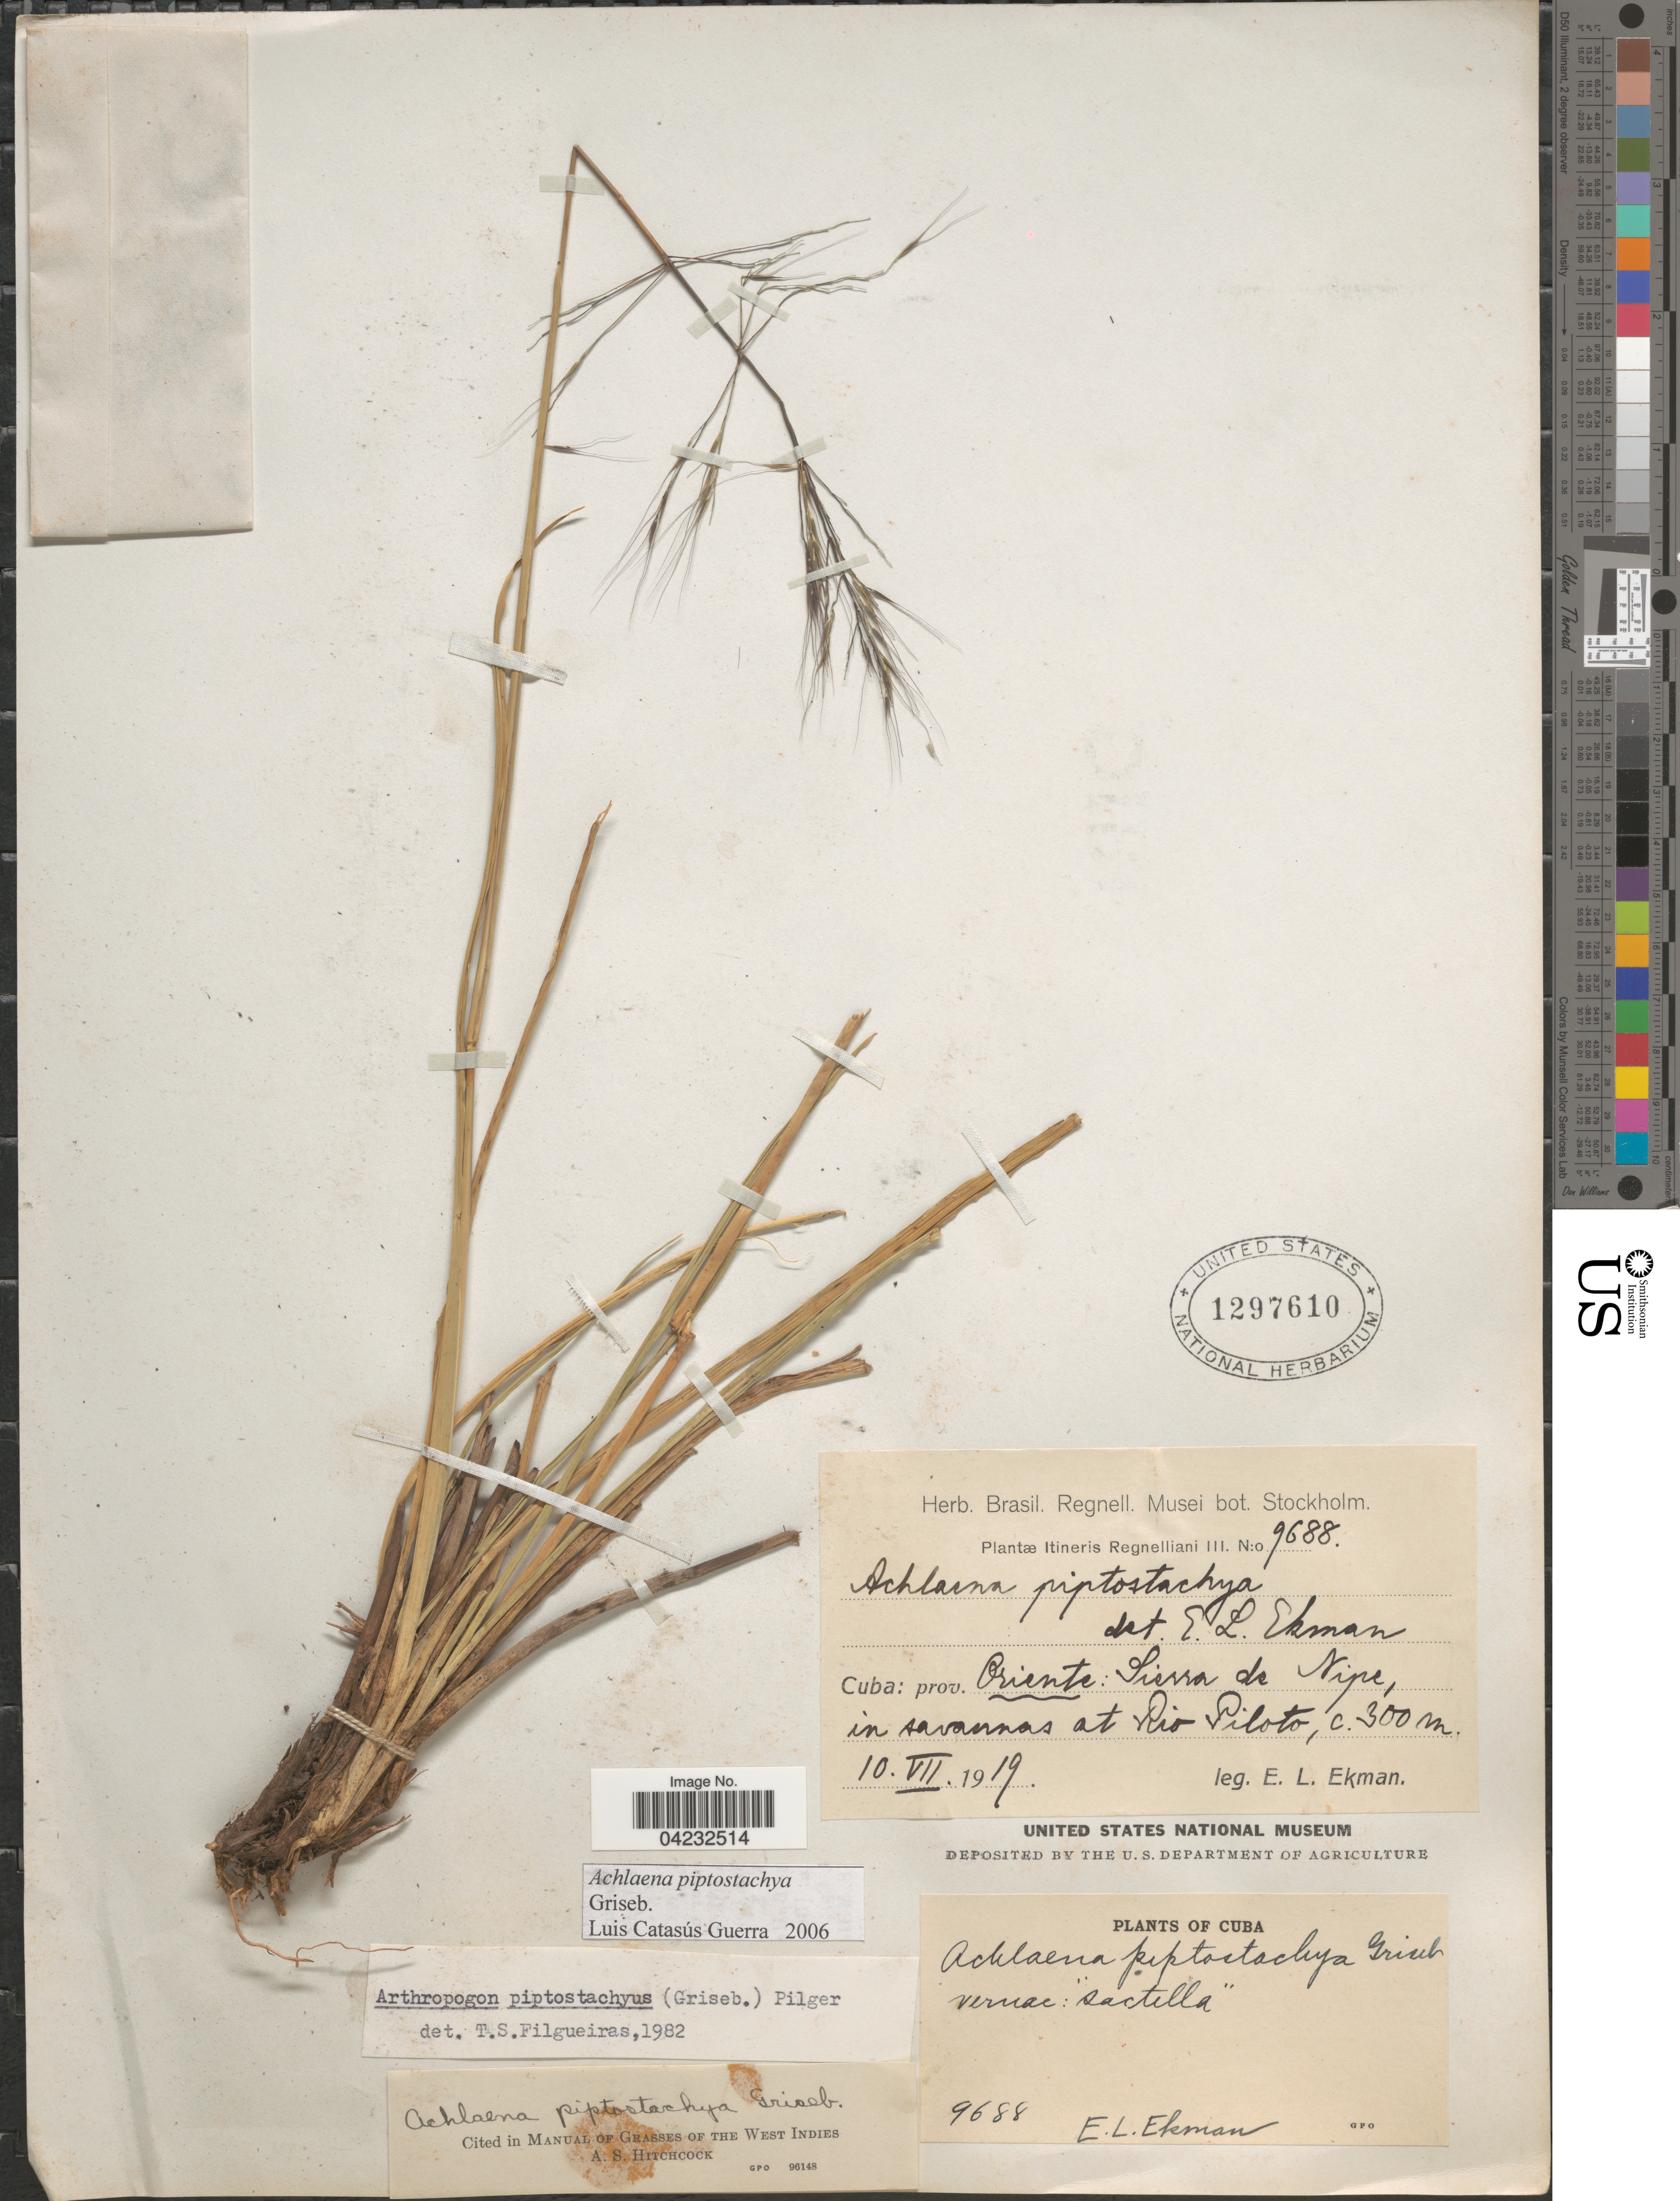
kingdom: Plantae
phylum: Tracheophyta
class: Liliopsida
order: Poales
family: Poaceae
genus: Achlaena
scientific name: Achlaena piptostachya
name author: Griseb.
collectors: E. L. Ekman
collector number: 9688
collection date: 1919-07-10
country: Cuba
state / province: Oriente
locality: Itineris Regnelliani III. Sierra de Nipe, in savannas at Rio Piloto.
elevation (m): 300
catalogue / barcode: US 1297610